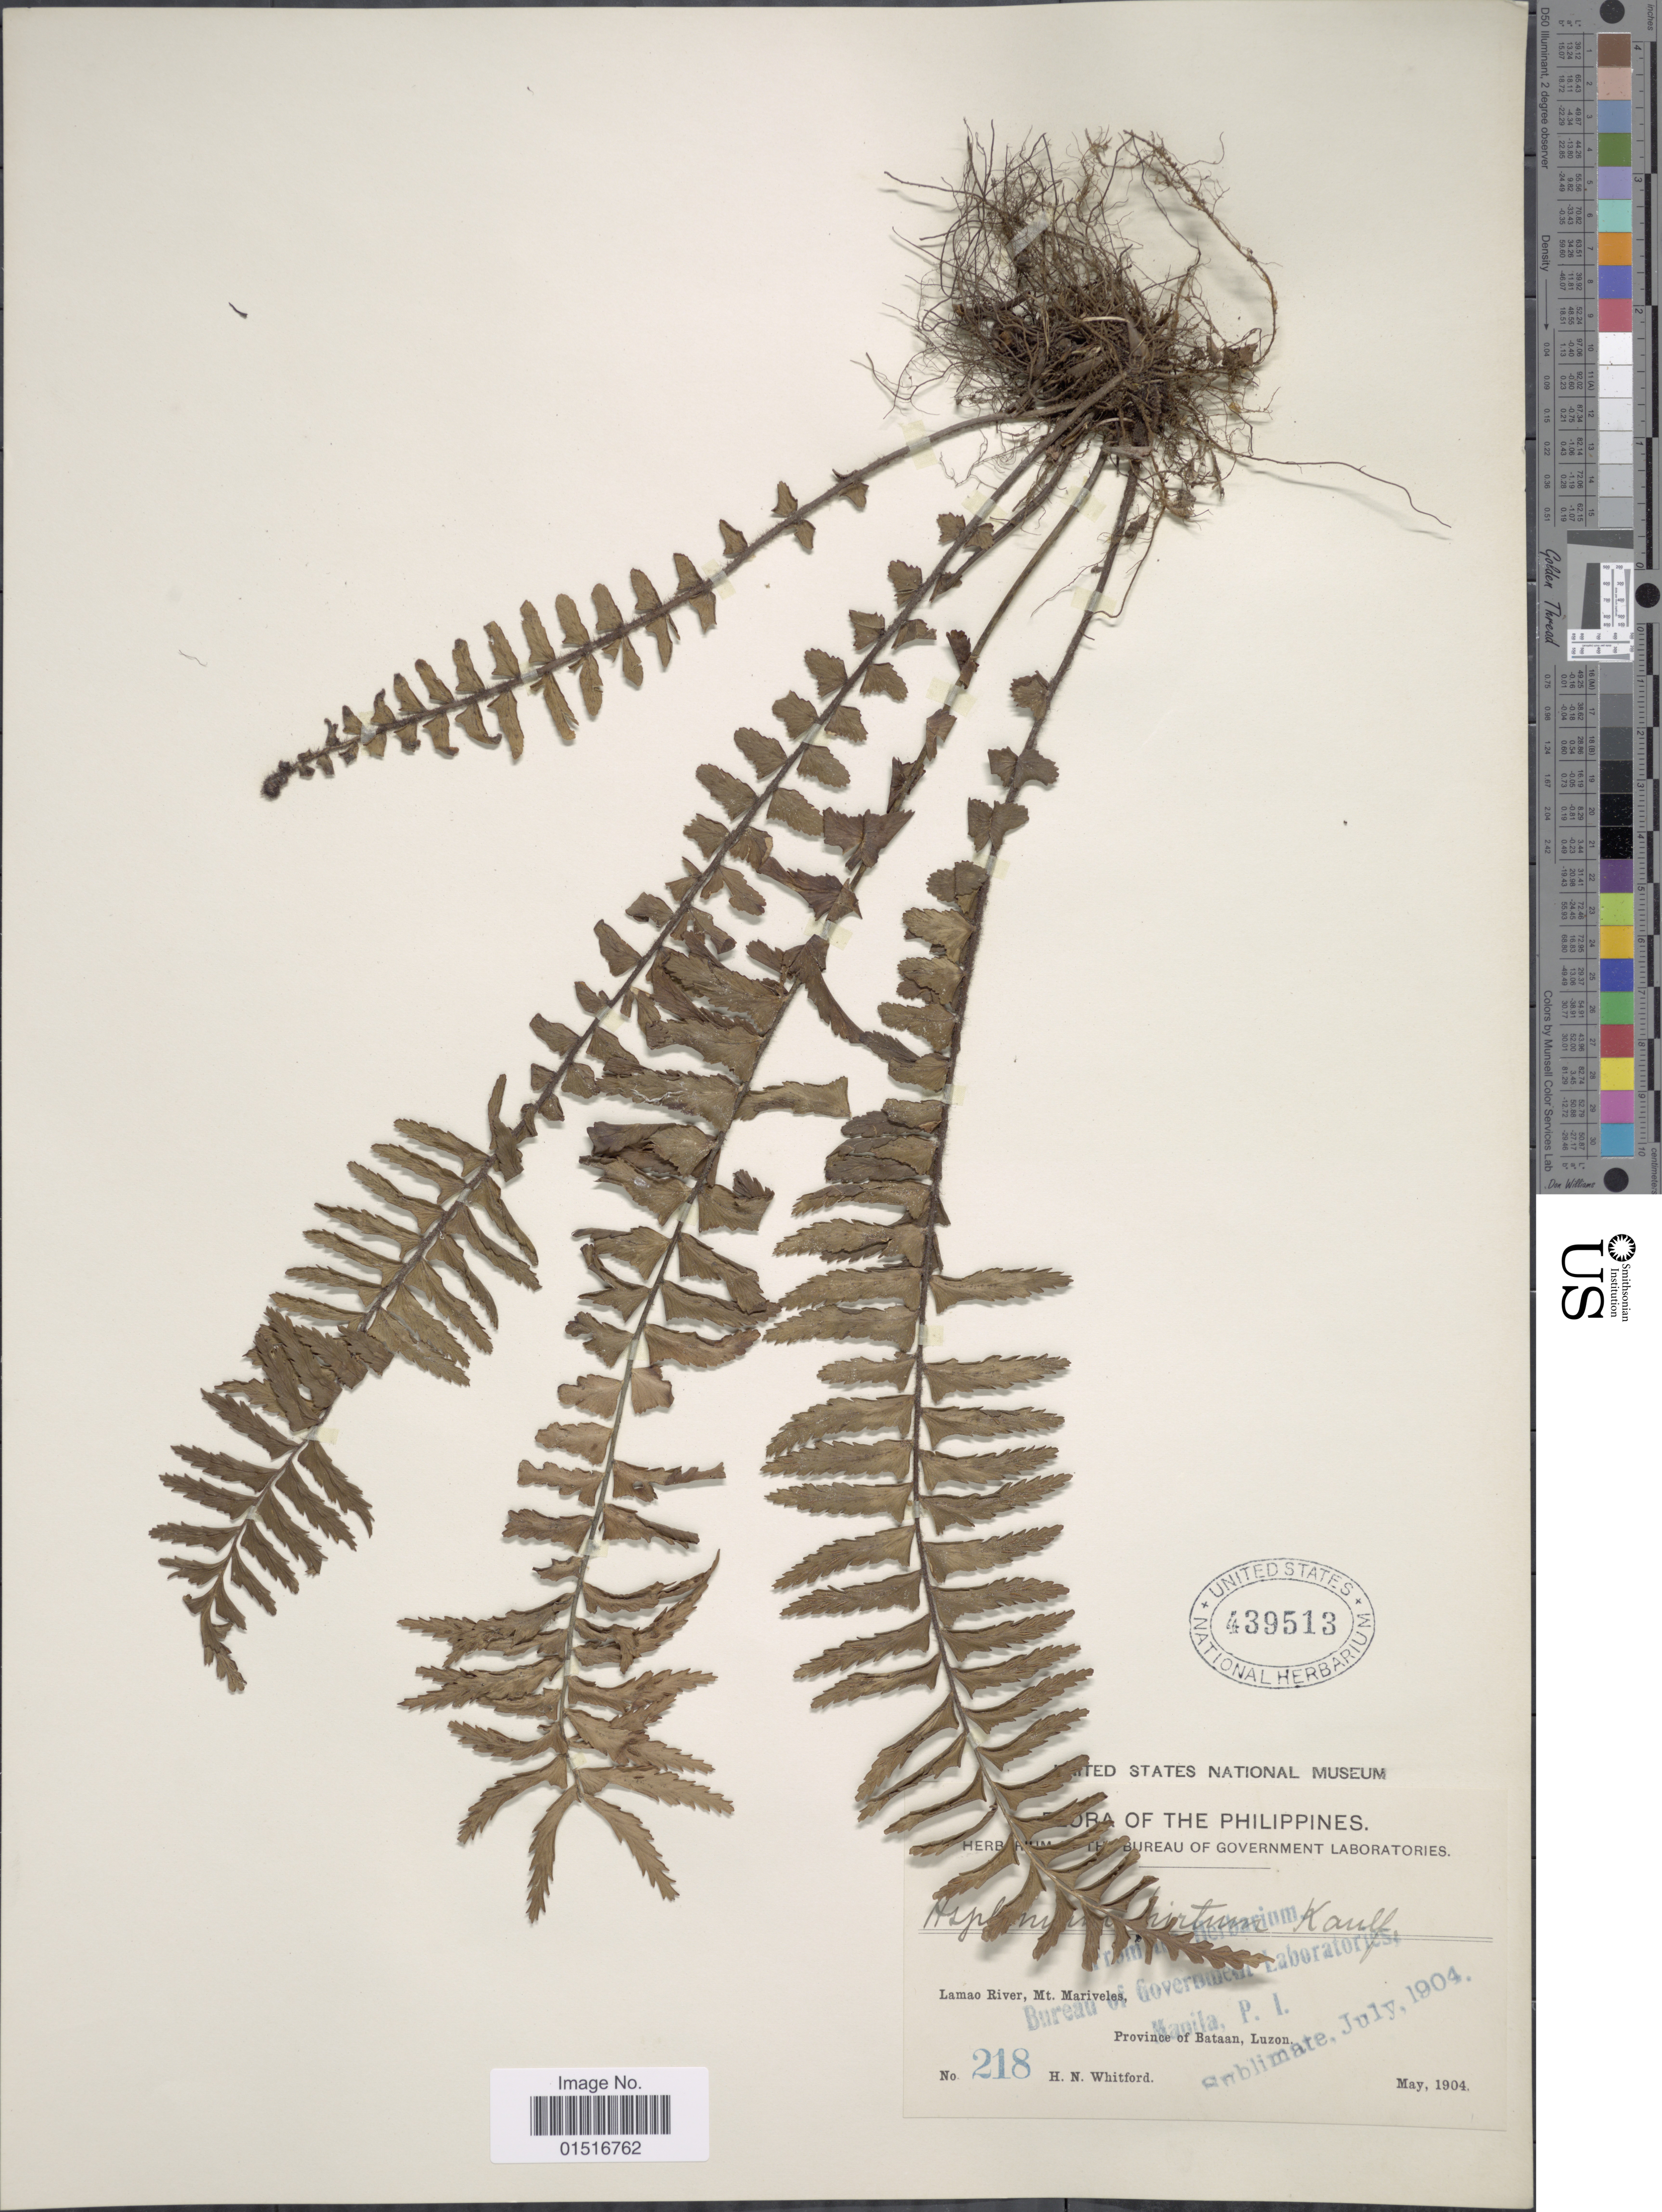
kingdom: Plantae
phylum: Tracheophyta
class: Polypodiopsida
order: Polypodiales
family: Aspleniaceae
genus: Asplenium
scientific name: Asplenium pellucidum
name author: Lam.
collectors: H. N. Whitford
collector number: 218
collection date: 1904-05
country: Philippines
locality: Lamao River, Mt. Mariveles. Province of Bataan, Luzon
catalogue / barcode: US 439513